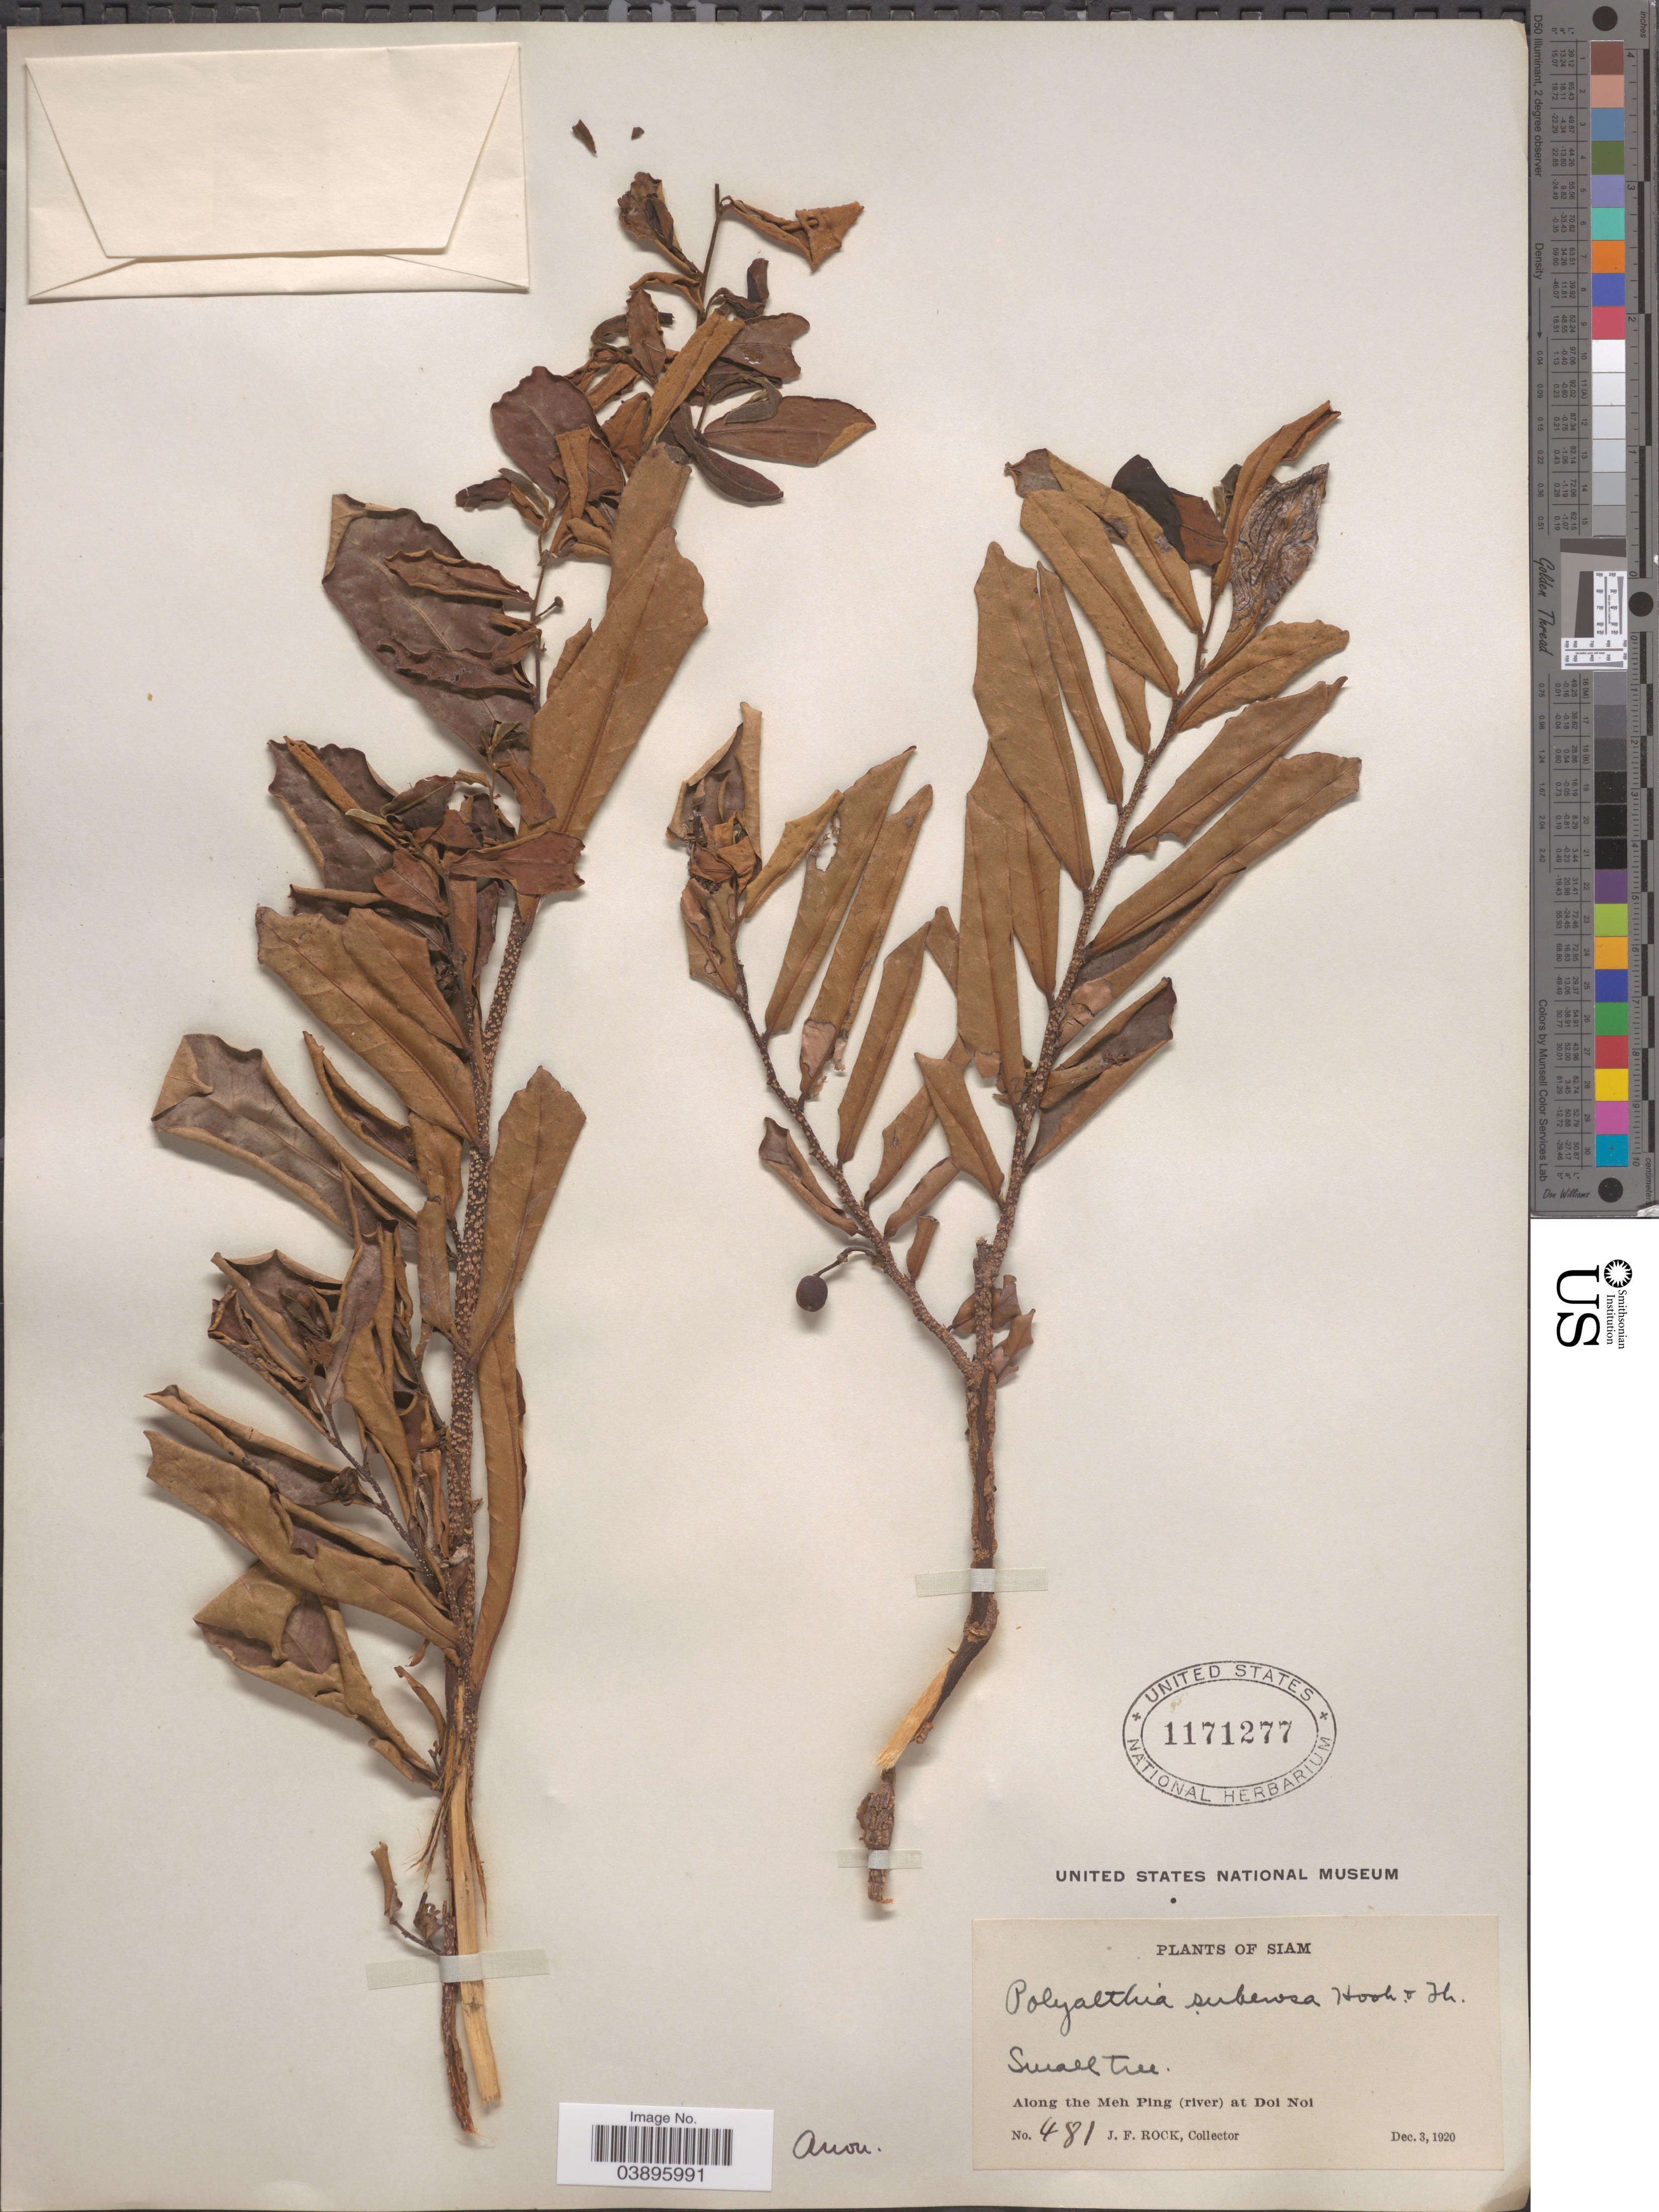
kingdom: Plantae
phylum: Tracheophyta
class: Magnoliopsida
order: Magnoliales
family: Annonaceae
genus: Polyalthia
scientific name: Polyalthia suberosa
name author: (Roxb.) Thwaites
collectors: J. Rock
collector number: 481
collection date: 1920-12-03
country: Thailand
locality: Siam. Along the Meh Ping (river) at Doi Noi.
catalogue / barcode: US 1171277